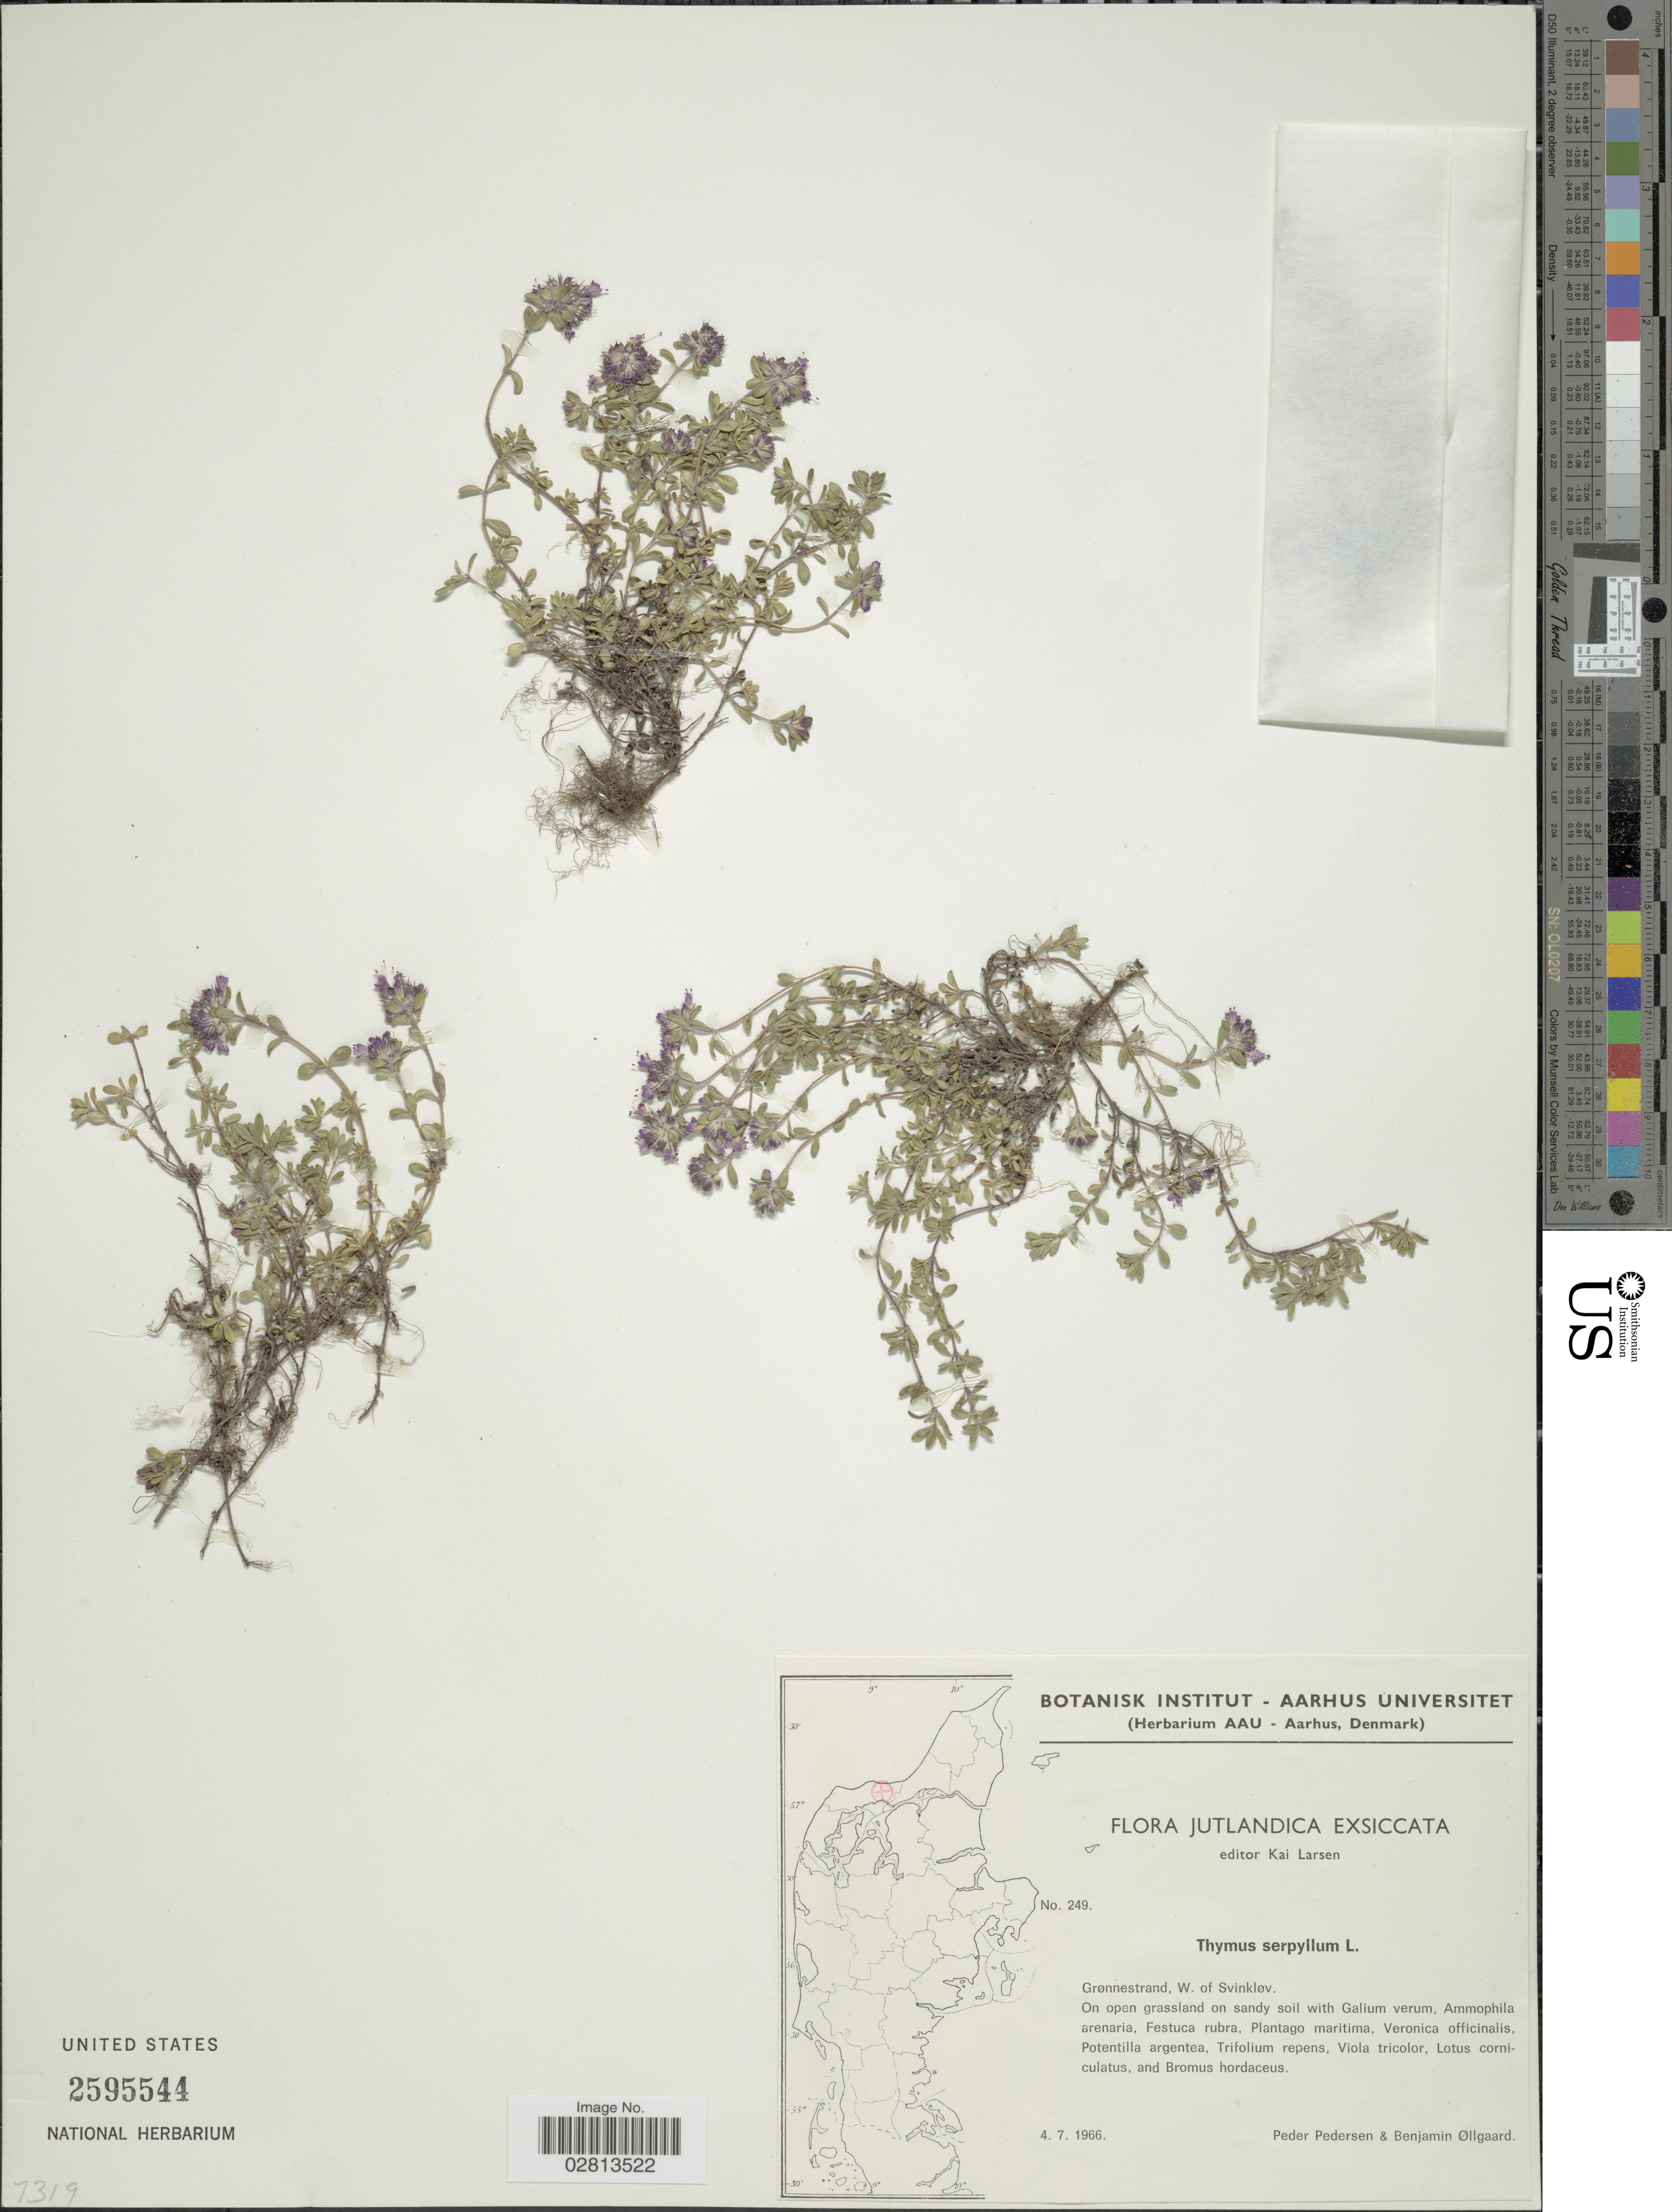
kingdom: Plantae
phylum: Tracheophyta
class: Magnoliopsida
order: Lamiales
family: Lamiaceae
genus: Thymus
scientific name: Thymus serpyllum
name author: L.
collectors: P. Pedersen & B. Øllgaard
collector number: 249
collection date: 1966-07-04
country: Denmark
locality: Jutlandica. Grønnestrand, W. of Svinkløv.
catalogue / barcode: US 2595544